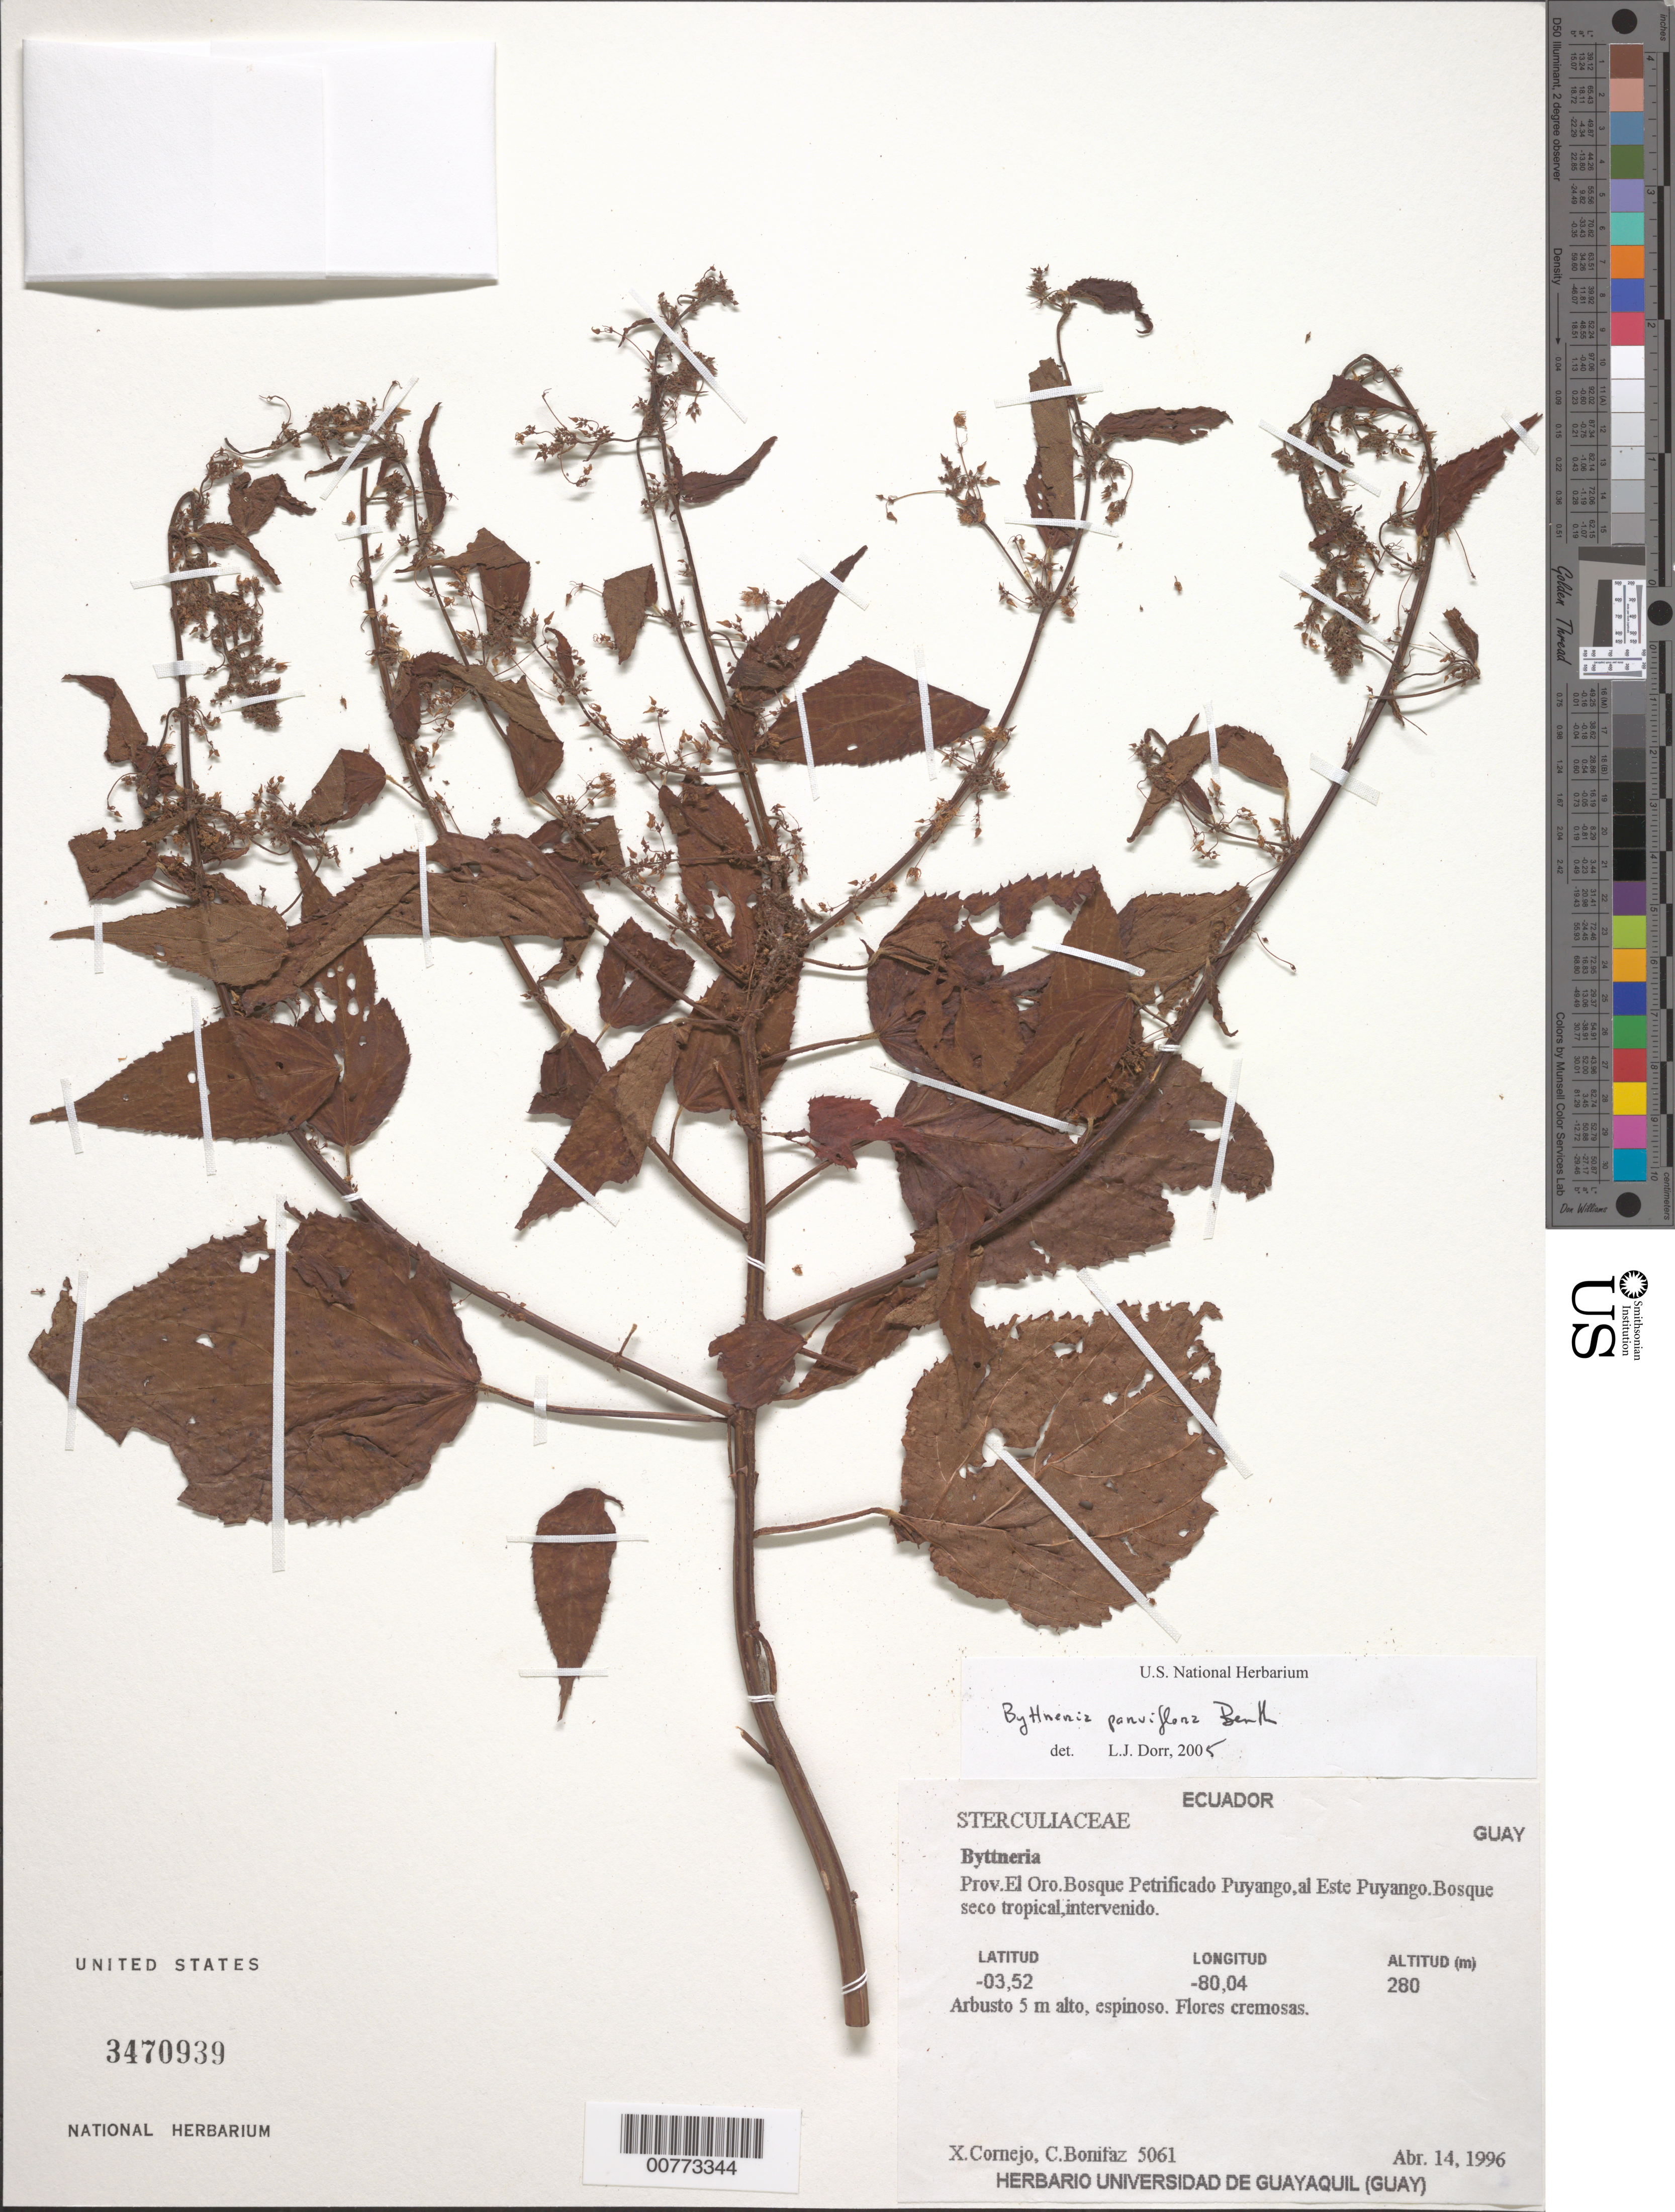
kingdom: Plantae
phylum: Tracheophyta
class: Magnoliopsida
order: Malvales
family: Malvaceae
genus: Byttneria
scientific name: Byttneria parviflora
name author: Benth.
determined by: Dorr, L. J., (BOT), Smithsonian Institution - National Museum of Natural History (UNITED STATES)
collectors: X. F. Cornejo & C. Bonitáz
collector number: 5061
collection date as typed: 14 Apr 1996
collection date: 1996-04-14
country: Ecuador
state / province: El Oro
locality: Bosque Petrificado Puyango, al Este Puyango.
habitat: Bosque seco tropical,intervenido.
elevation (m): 280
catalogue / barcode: US 3470939